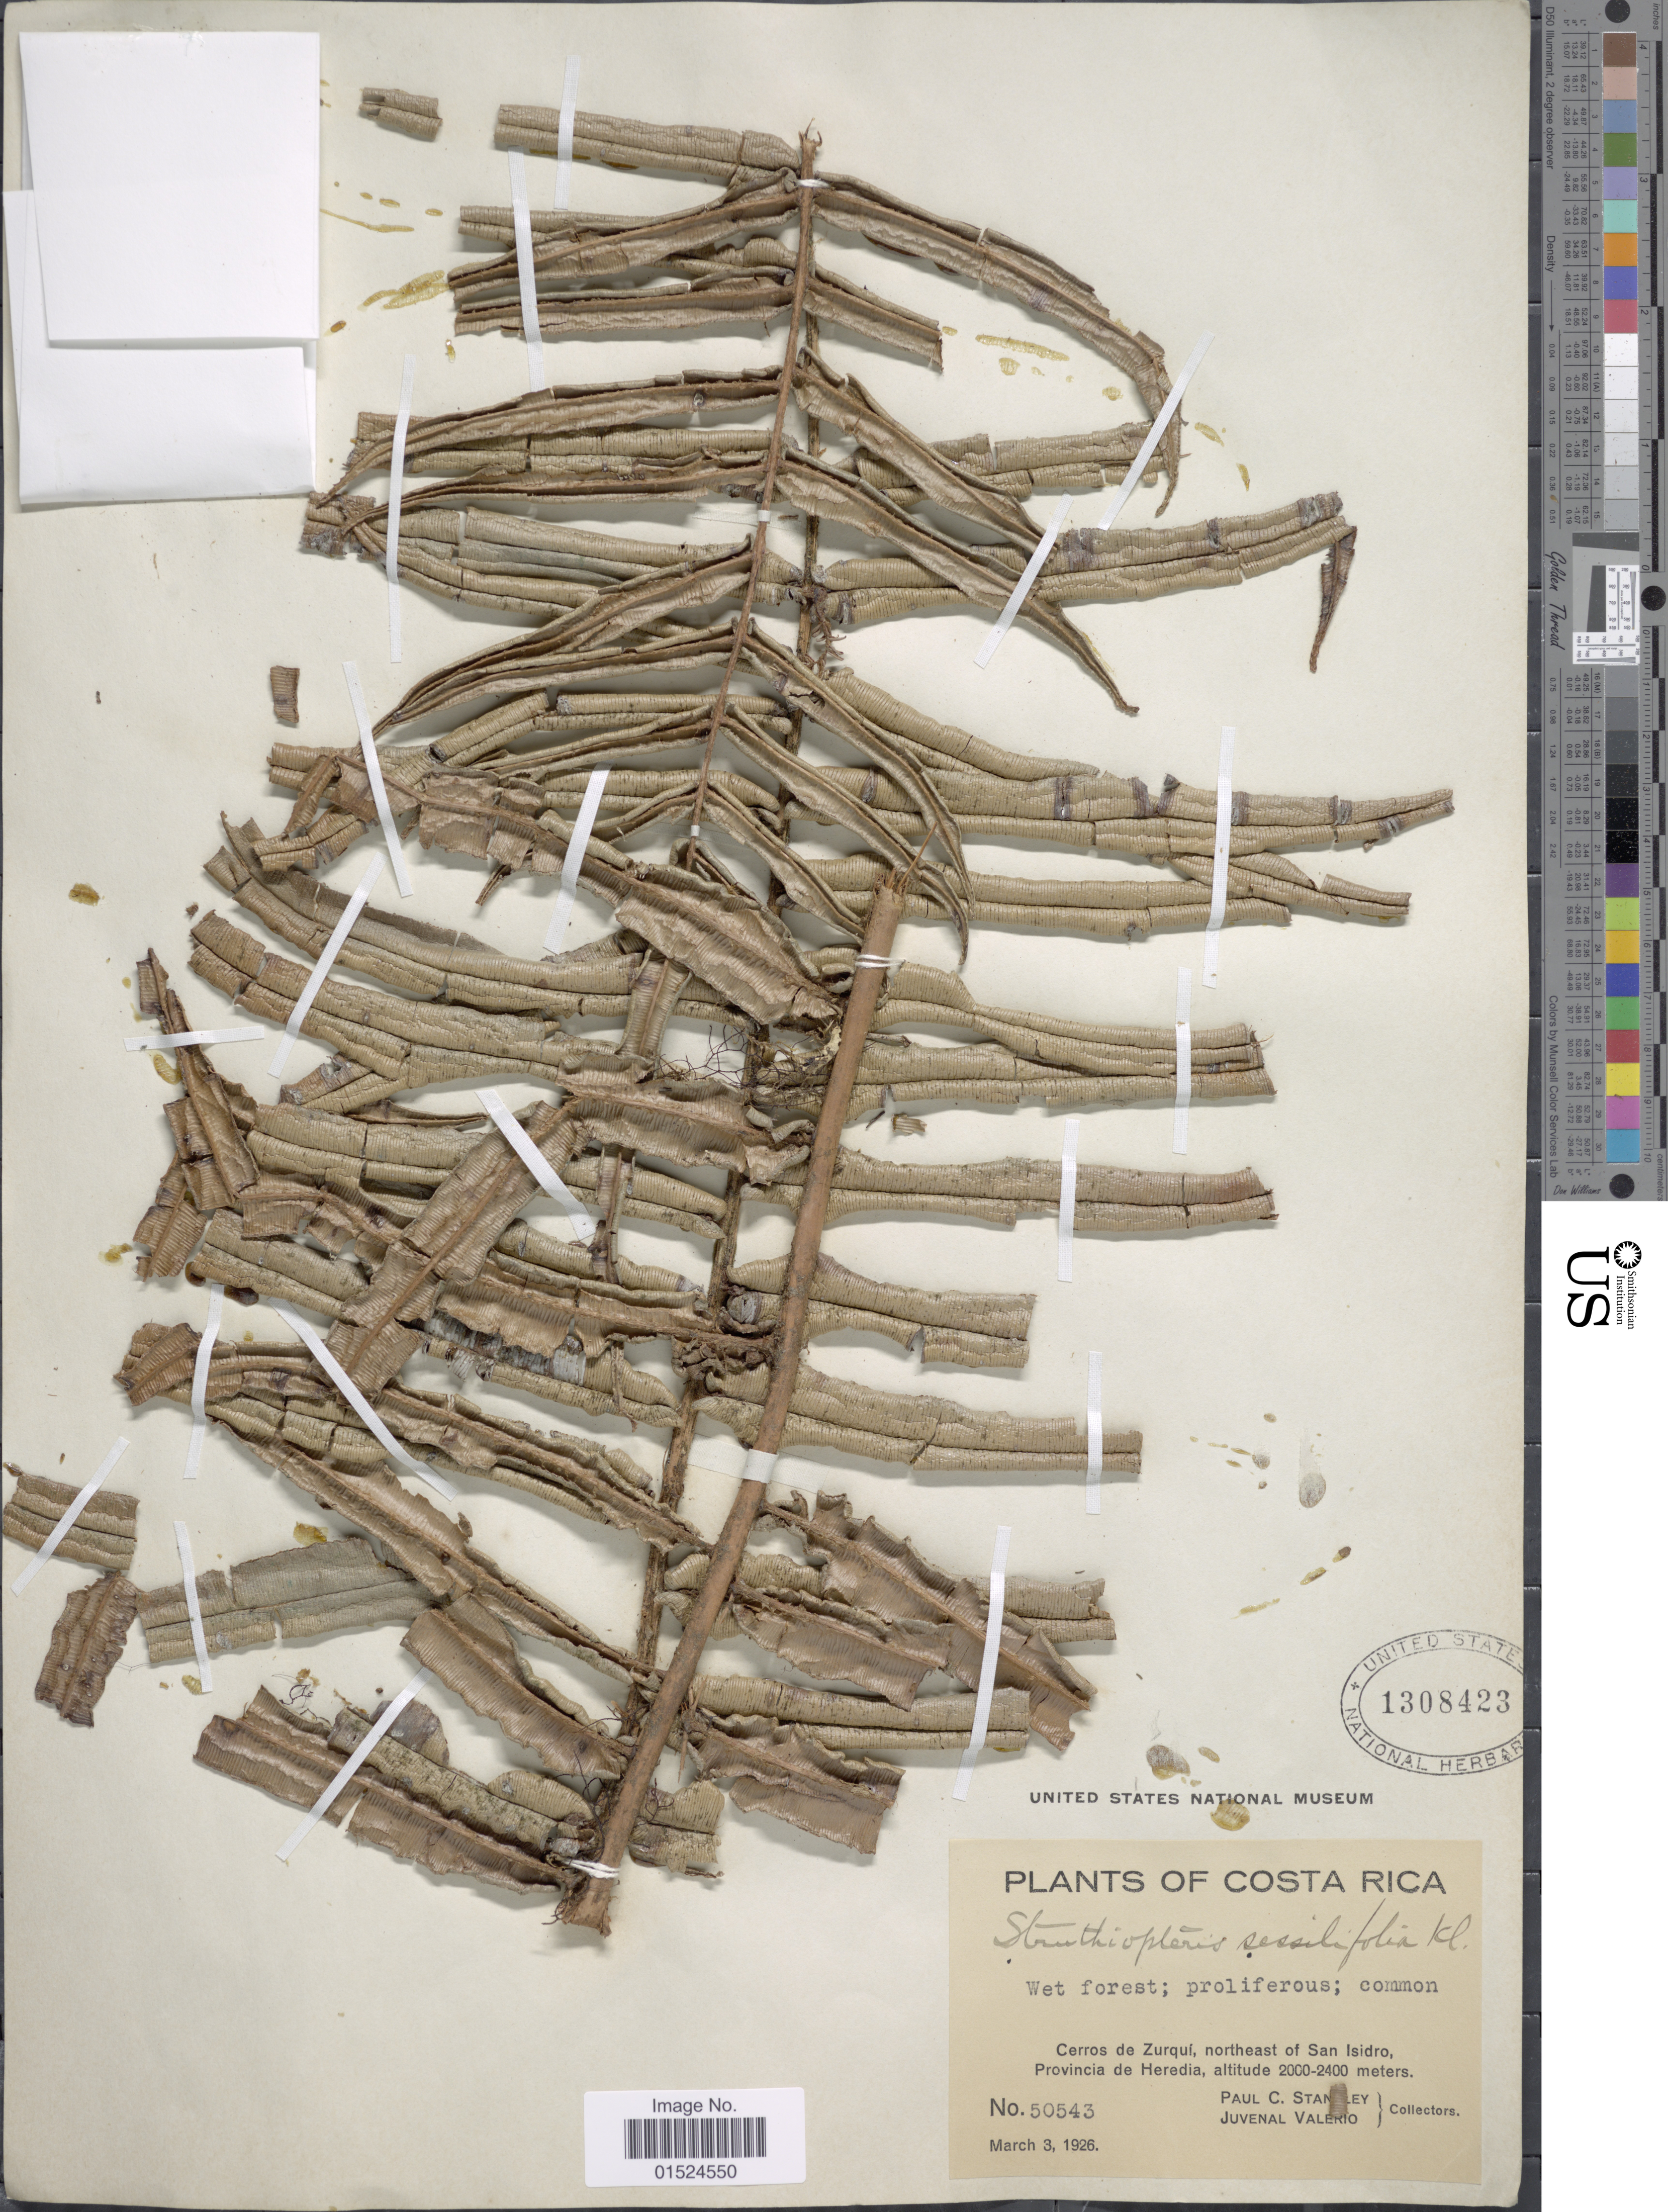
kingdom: Plantae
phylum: Tracheophyta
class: Polypodiopsida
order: Polypodiales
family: Blechnaceae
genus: Blechnum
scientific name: Blechnum sessilifolium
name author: (Klotzsch ex Christ) C. Chr.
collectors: P. C. Standley & J. Valerio R.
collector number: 50543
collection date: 1926-03-03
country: Costa Rica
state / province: Heredia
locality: Cerros de Zurqui, northeast of San Isidro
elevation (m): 2000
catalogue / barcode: US 1308423